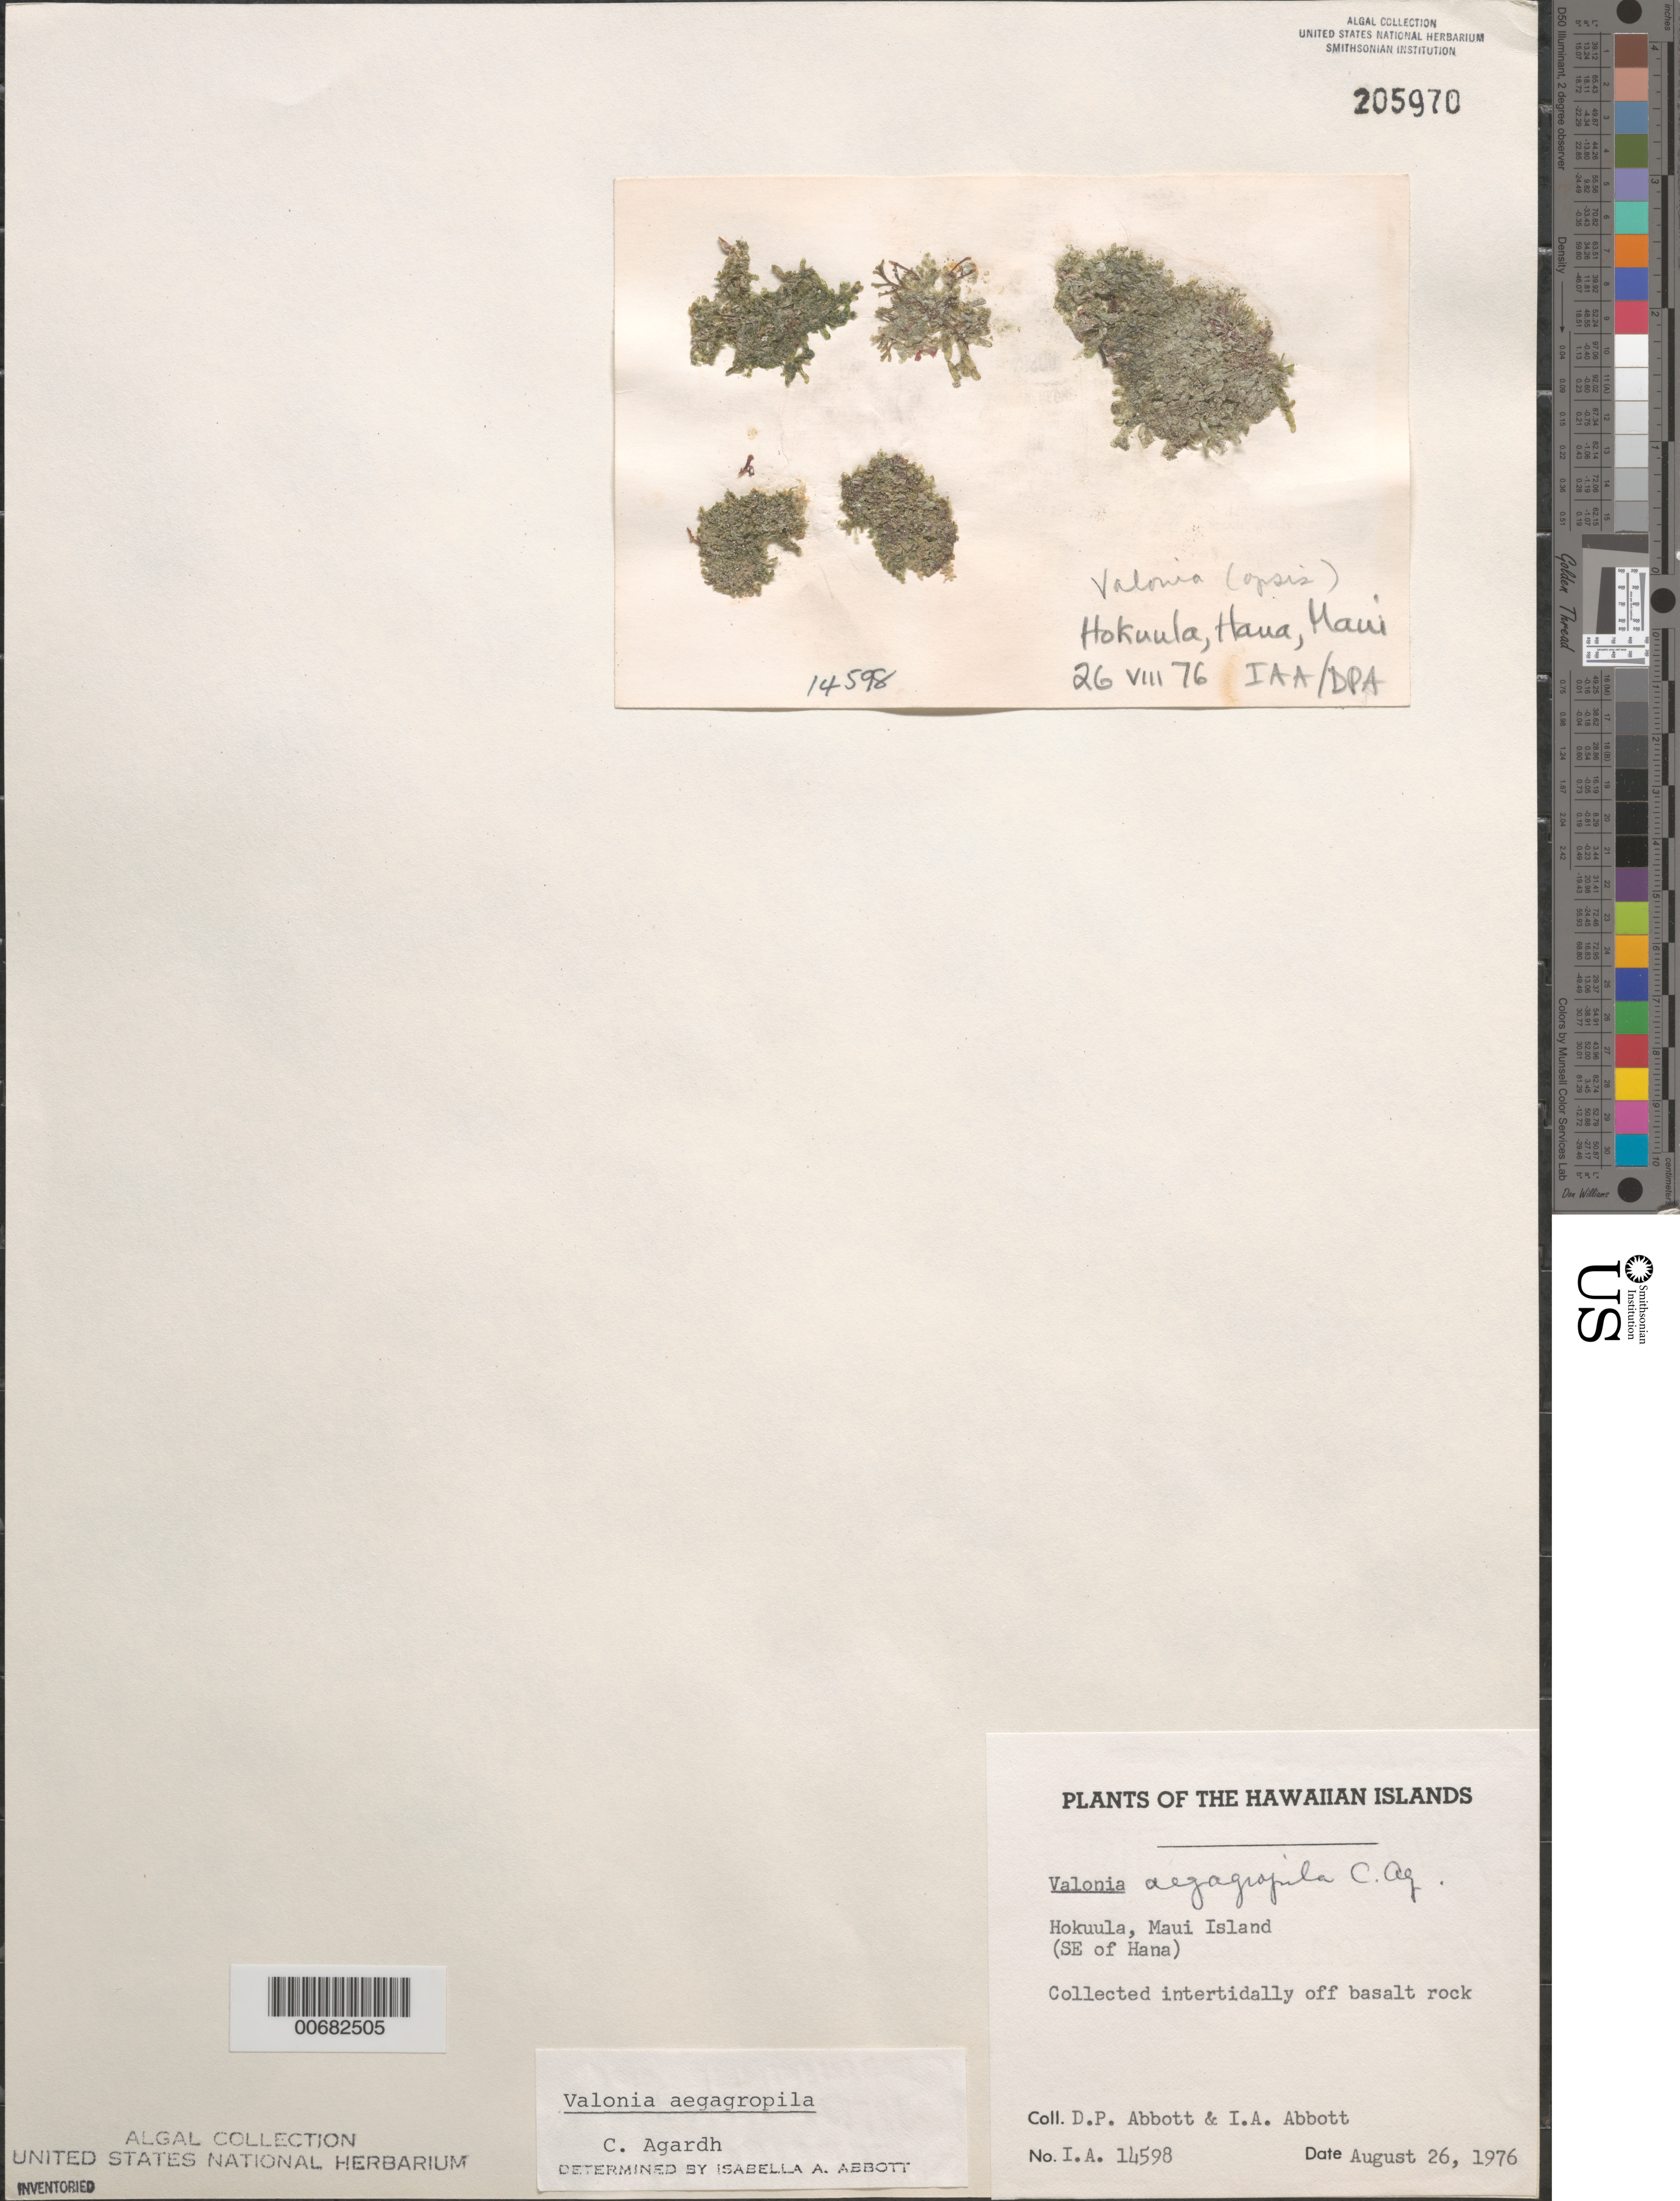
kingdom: Plantae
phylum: Chlorophyta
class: Ulvophyceae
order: Siphonocladales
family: Valoniaceae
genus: Valonia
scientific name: Valonia aegagropila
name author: C. Agardh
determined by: Abbott, Isabella A.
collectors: I. A. Abbott & D. P. Abbott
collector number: IAA 14598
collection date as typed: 26 Aug 1976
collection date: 1976-08-26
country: United States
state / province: Hawaii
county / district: Maui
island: Maui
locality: Hokuula, southeast of Hana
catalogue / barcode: US 205970